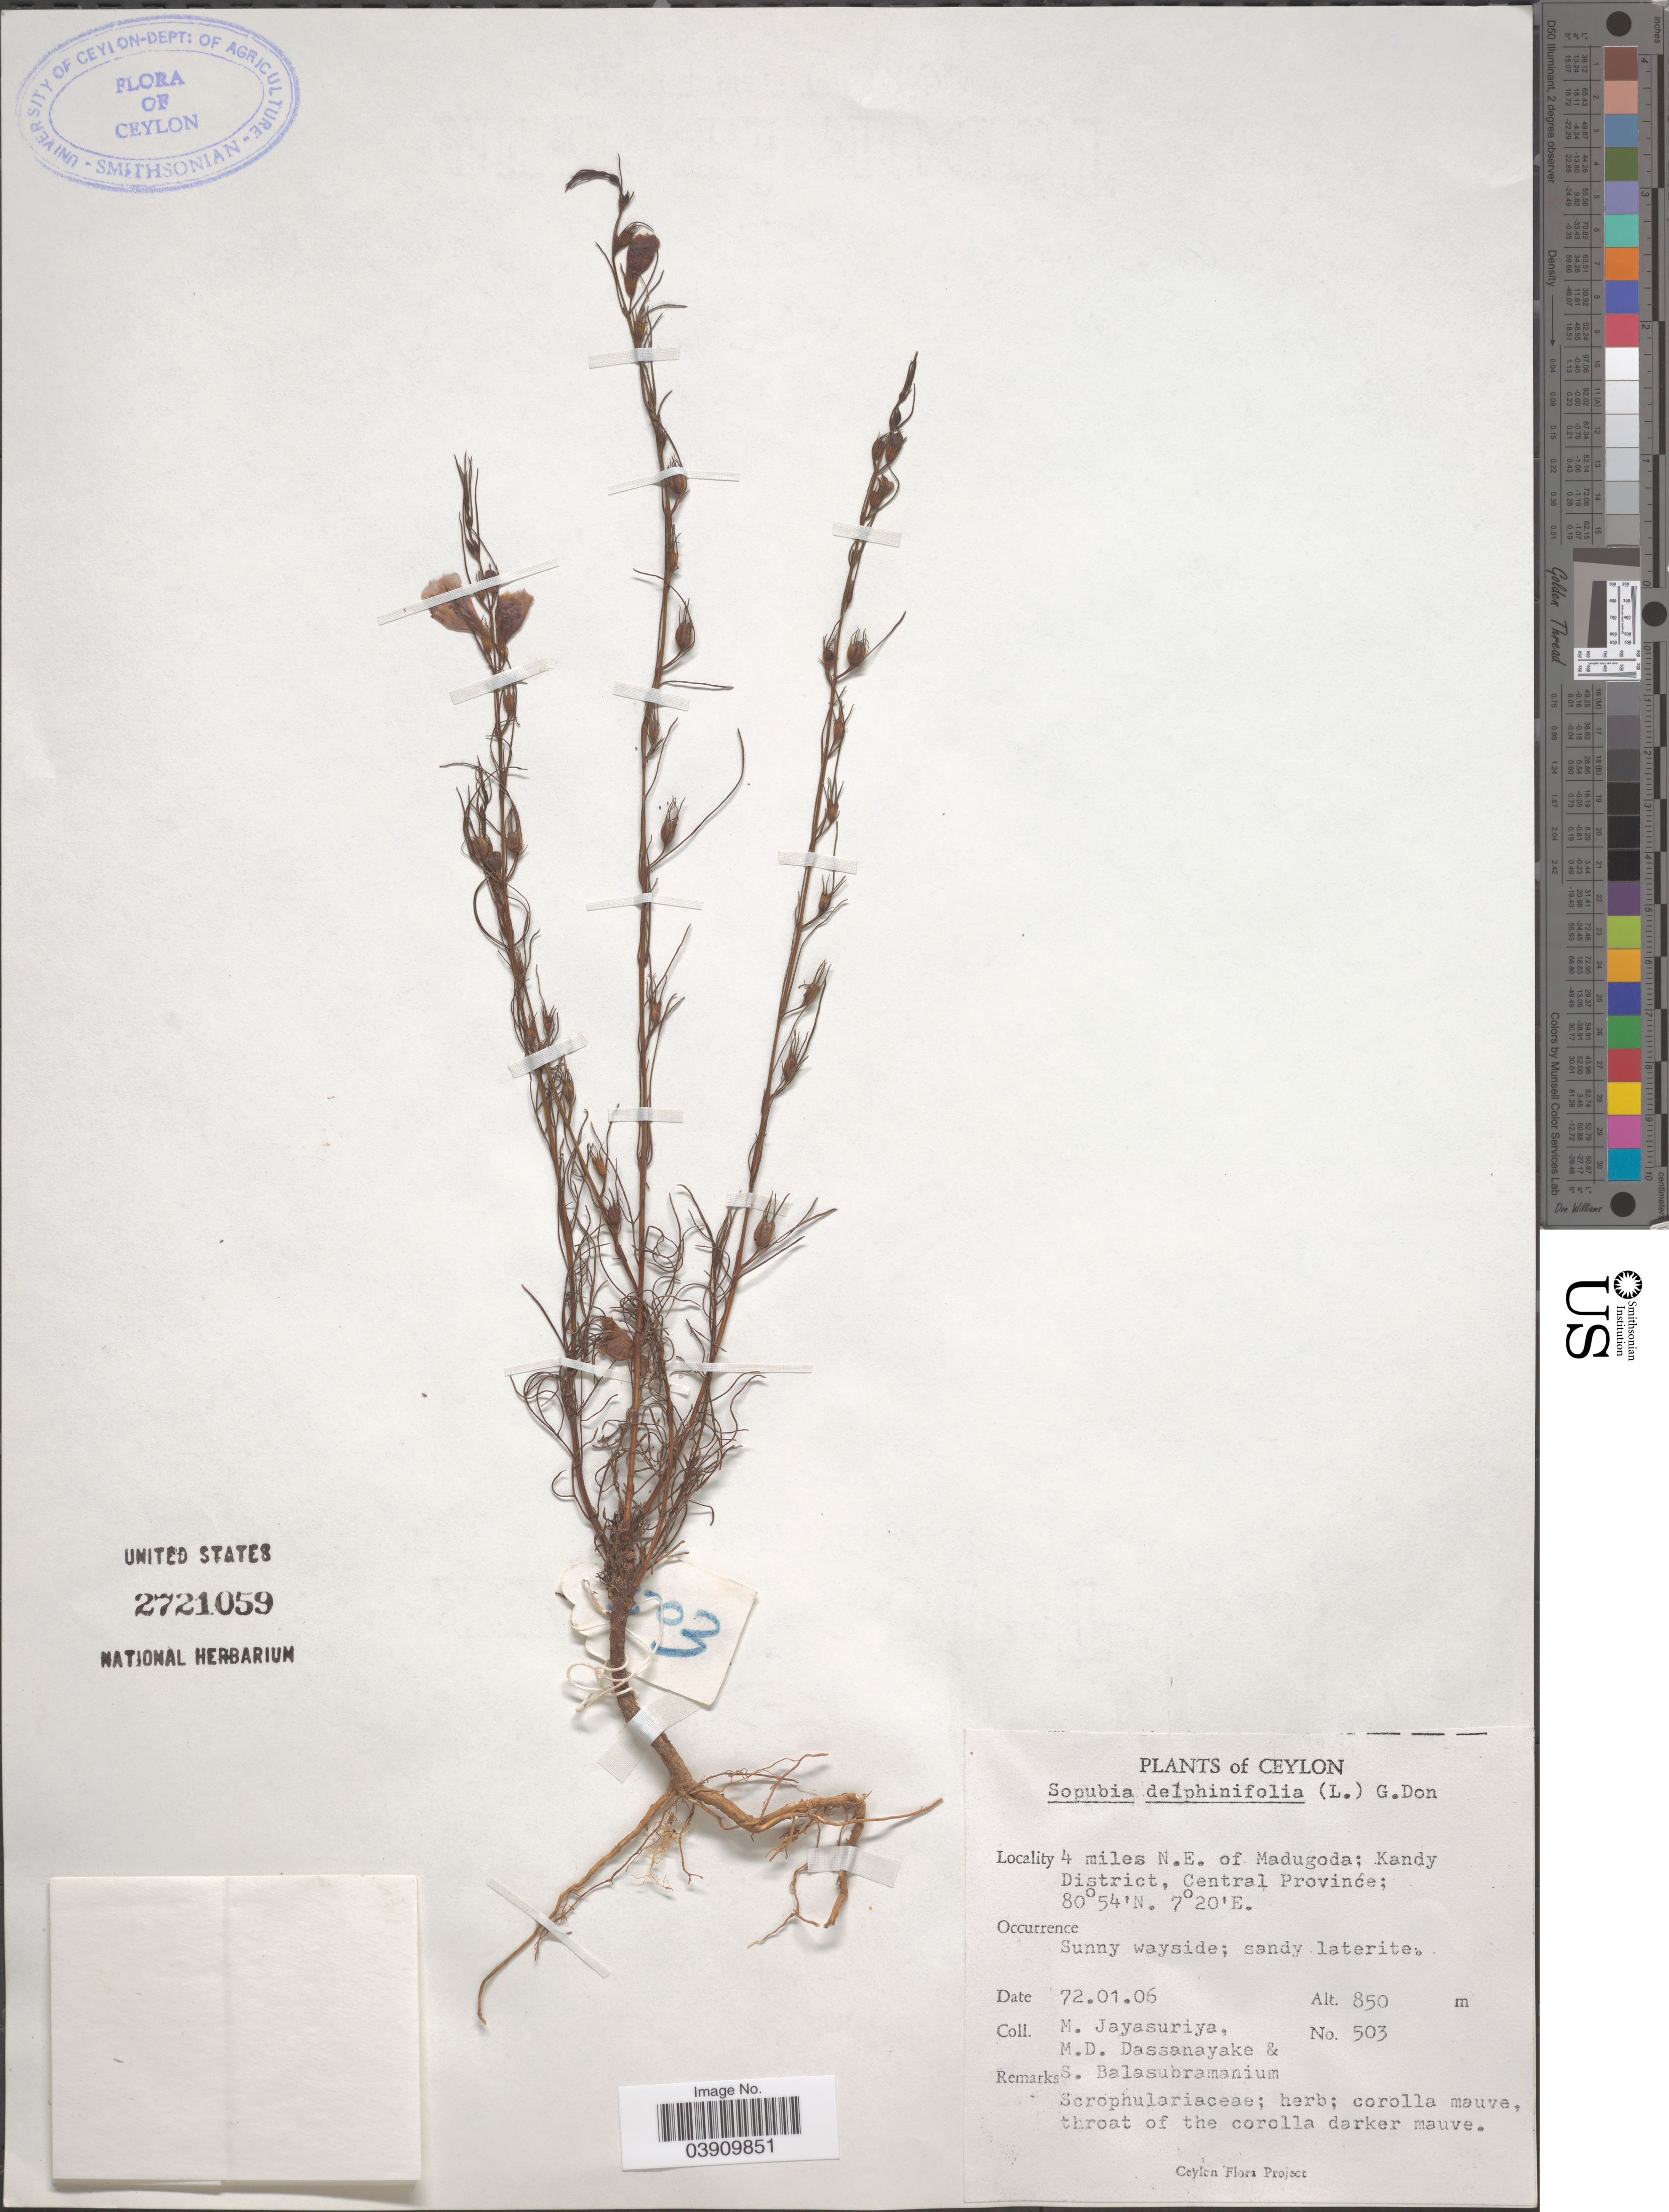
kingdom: Plantae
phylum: Tracheophyta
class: Magnoliopsida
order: Lamiales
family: Orobanchaceae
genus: Sopubia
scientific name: Sopubia delphinifolia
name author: G. Don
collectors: M. Jayasuriya & M. D. Dassanayake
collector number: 503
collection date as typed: Transcribed d/m/y: 6/1/72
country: Sri Lanka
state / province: Central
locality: Ceylon. 4 miles N.E. of Madugoda; Kandy District.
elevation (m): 850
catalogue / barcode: US 2721059